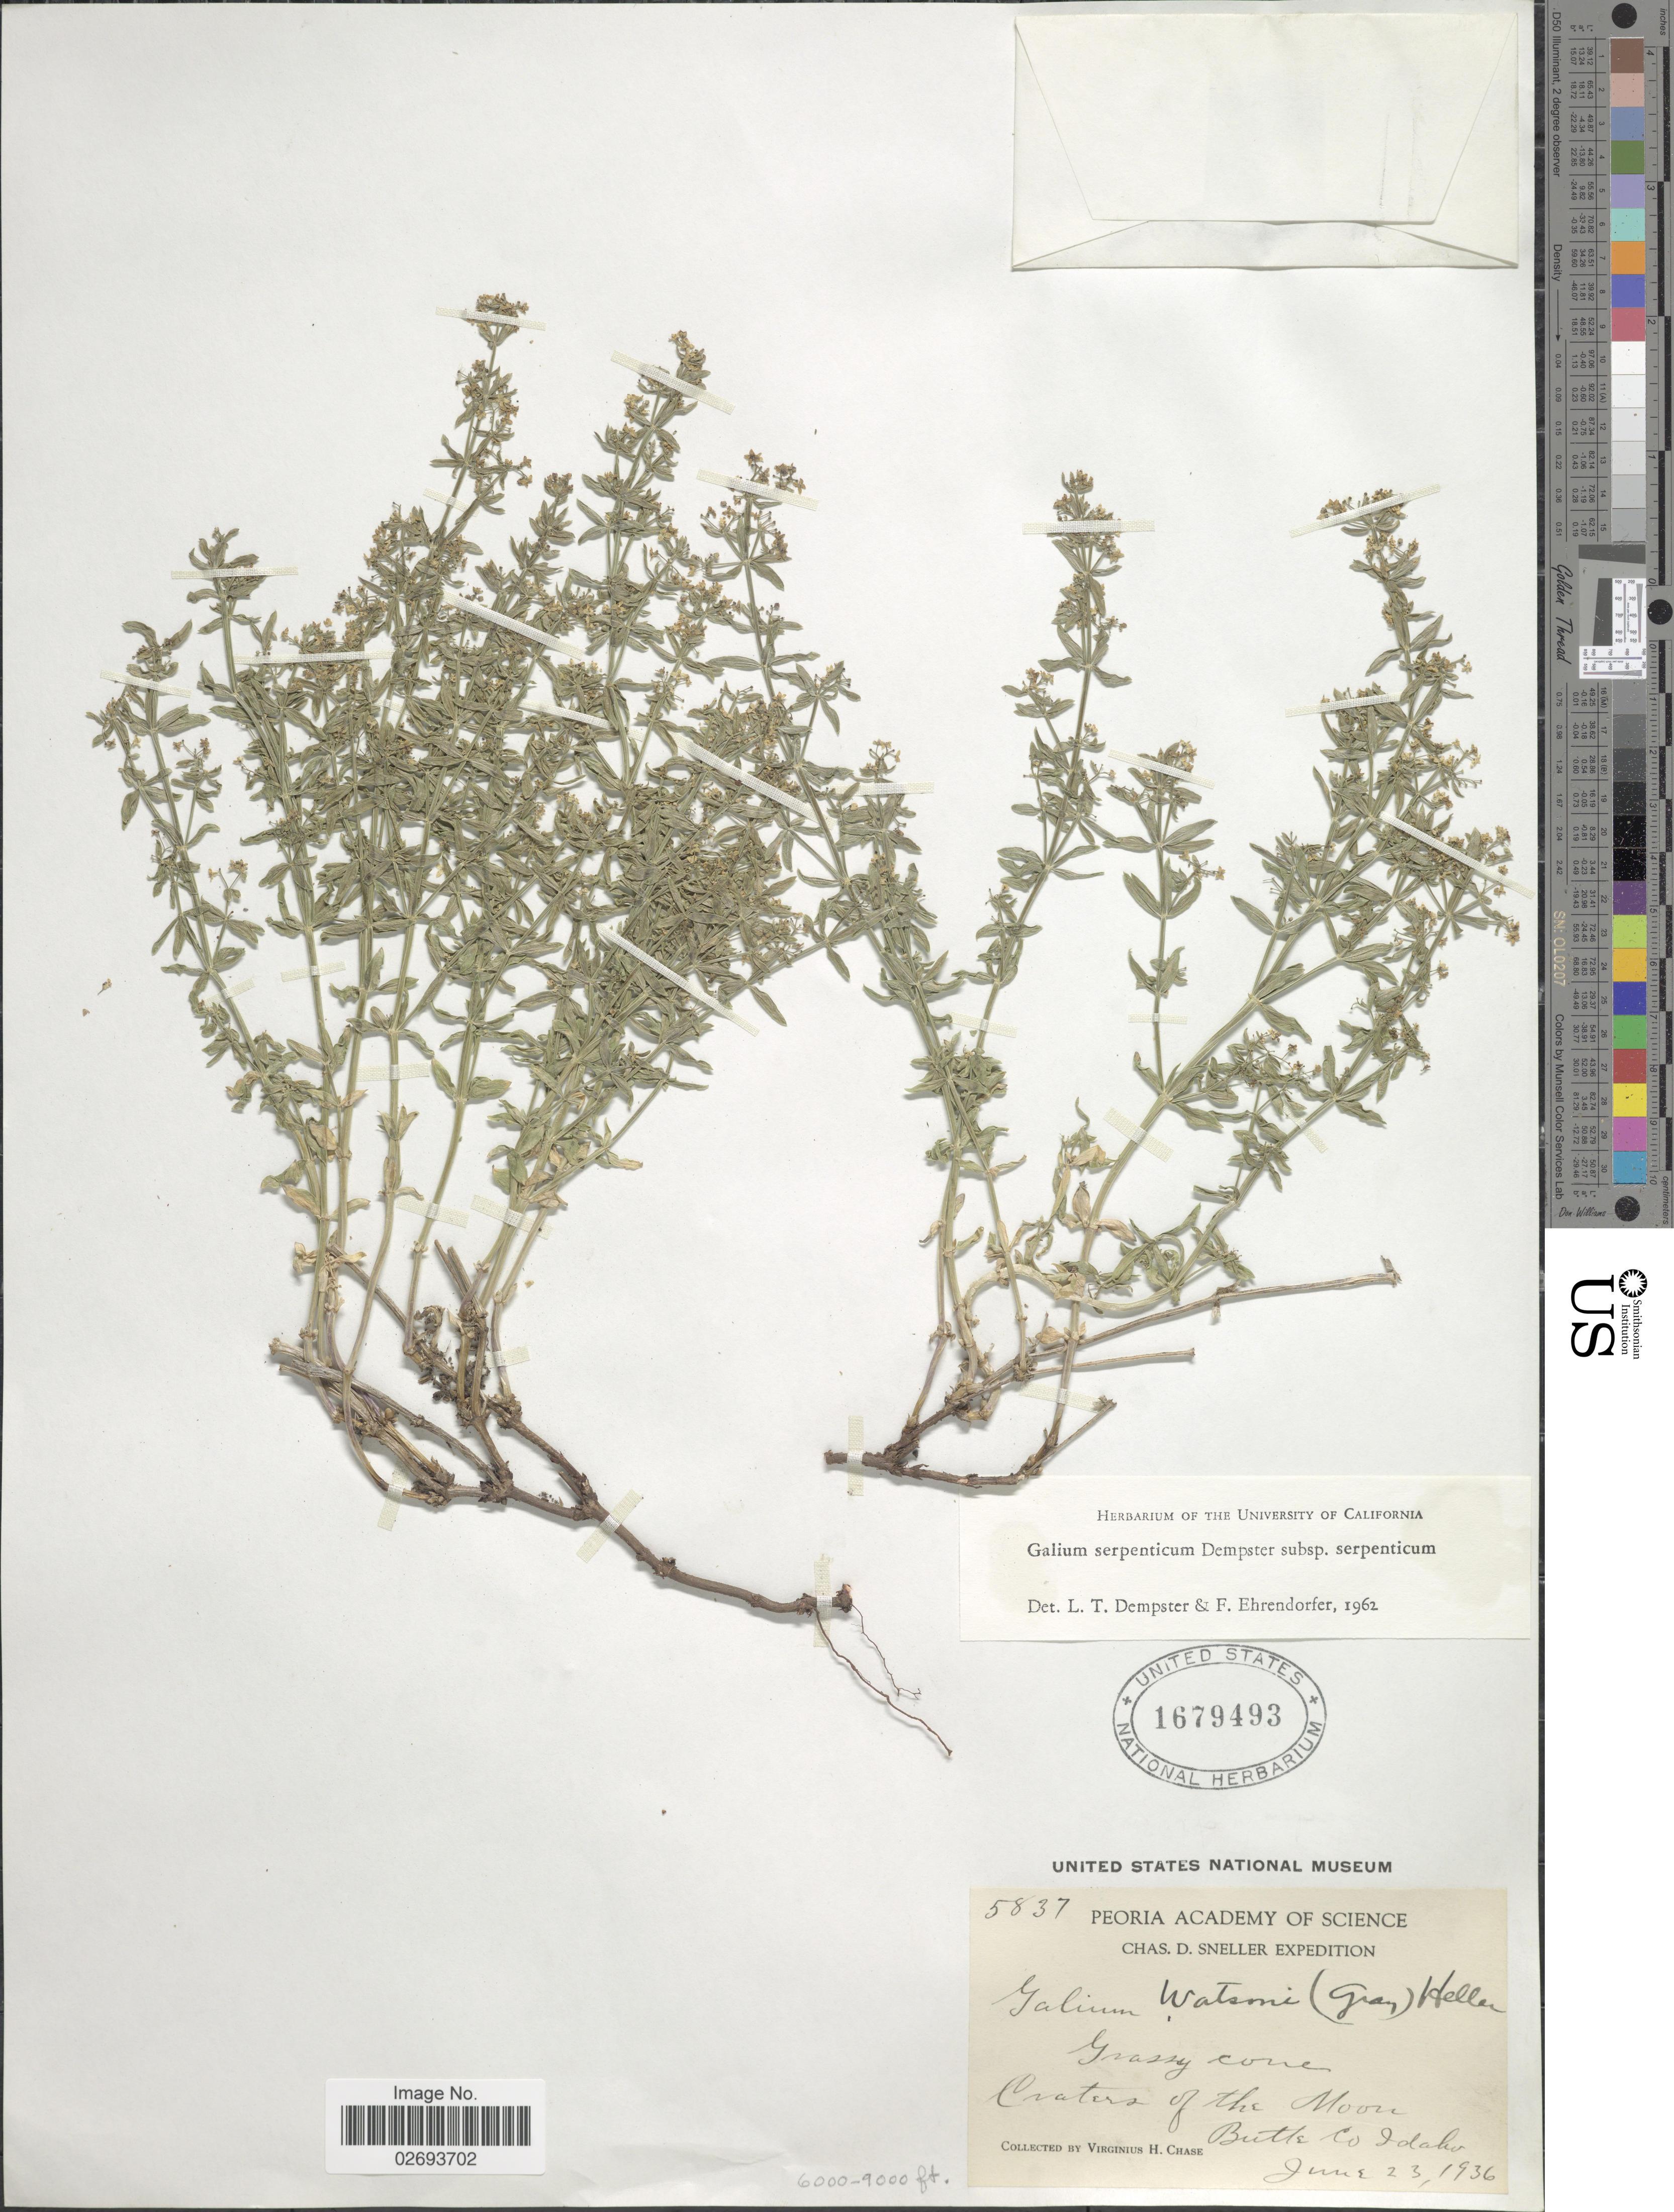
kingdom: Plantae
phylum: Tracheophyta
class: Magnoliopsida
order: Gentianales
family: Rubiaceae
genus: Galium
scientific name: Galium serpenticum subsp. serpenticum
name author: Dempster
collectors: V. H. Chase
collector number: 5837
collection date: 1936-06-23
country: United States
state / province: Idaho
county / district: Butte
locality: Craters of the Moon.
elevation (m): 1829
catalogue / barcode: US 1679493